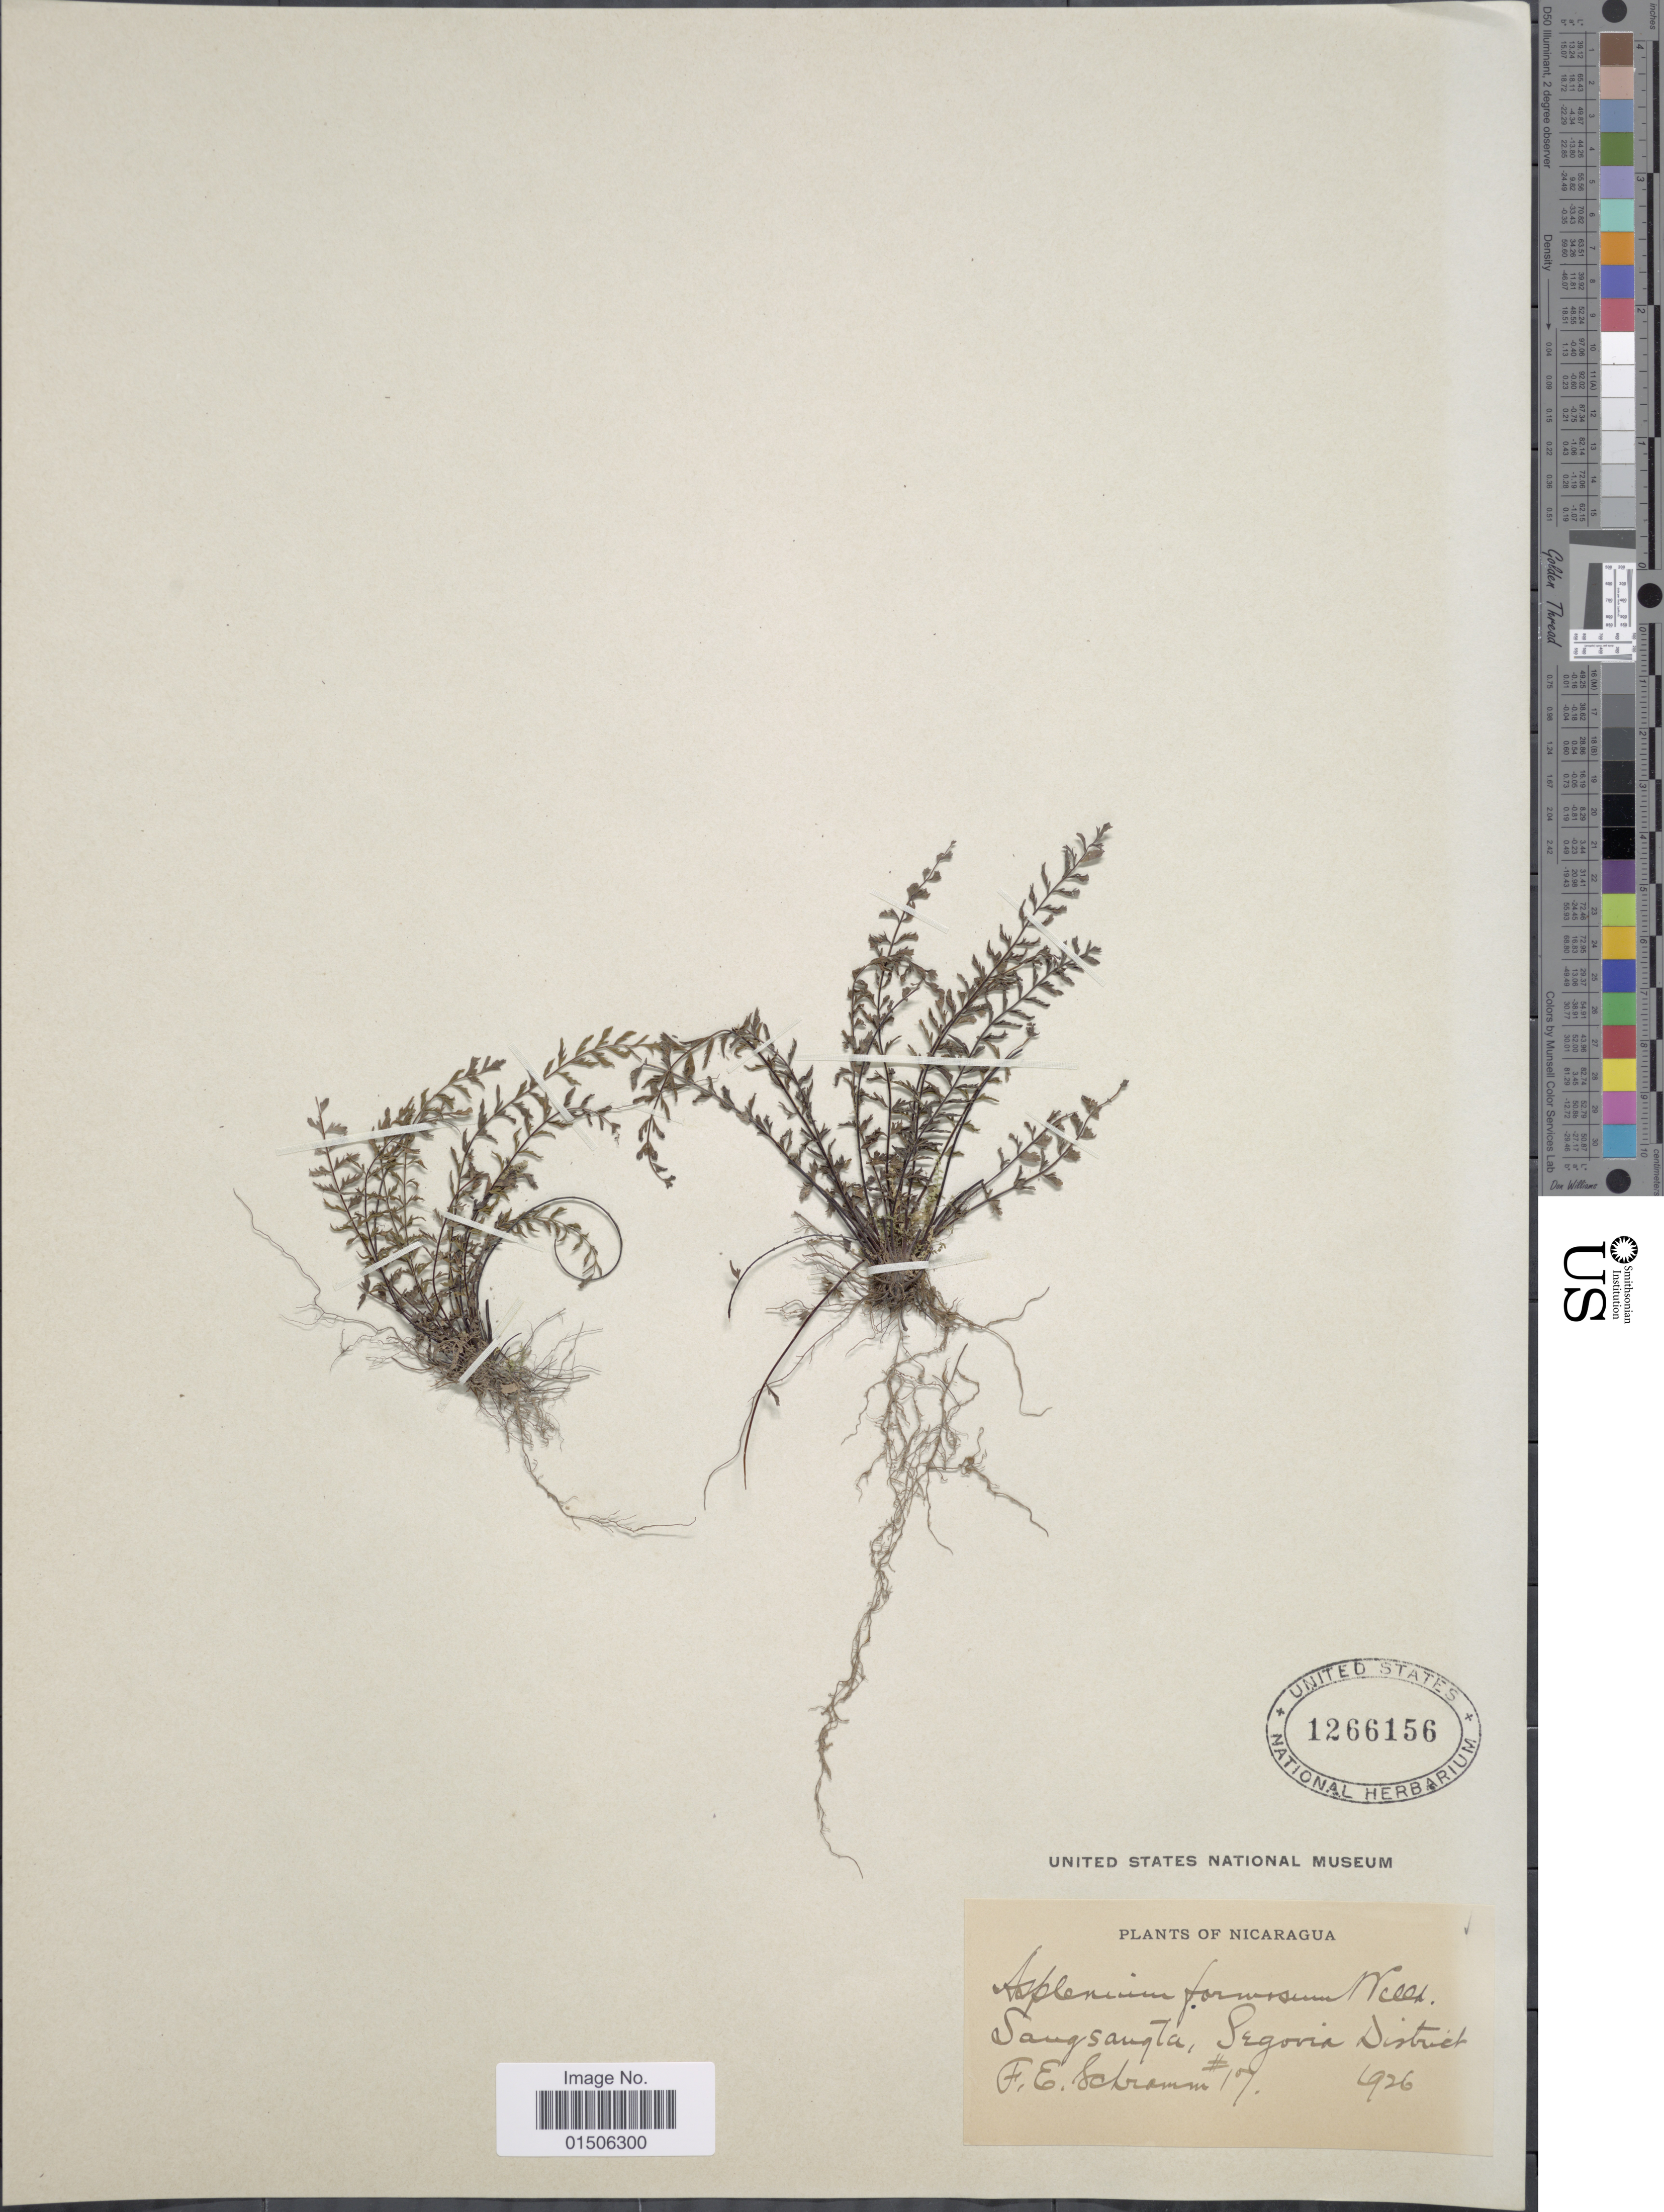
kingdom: Plantae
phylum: Tracheophyta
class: Polypodiopsida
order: Polypodiales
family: Aspleniaceae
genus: Asplenium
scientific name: Asplenium formosum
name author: Willd.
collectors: F. E. Schramm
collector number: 17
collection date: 1926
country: Nicaragua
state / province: Nueva Segovia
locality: Sangsangta, Segovia District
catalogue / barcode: US 1266156